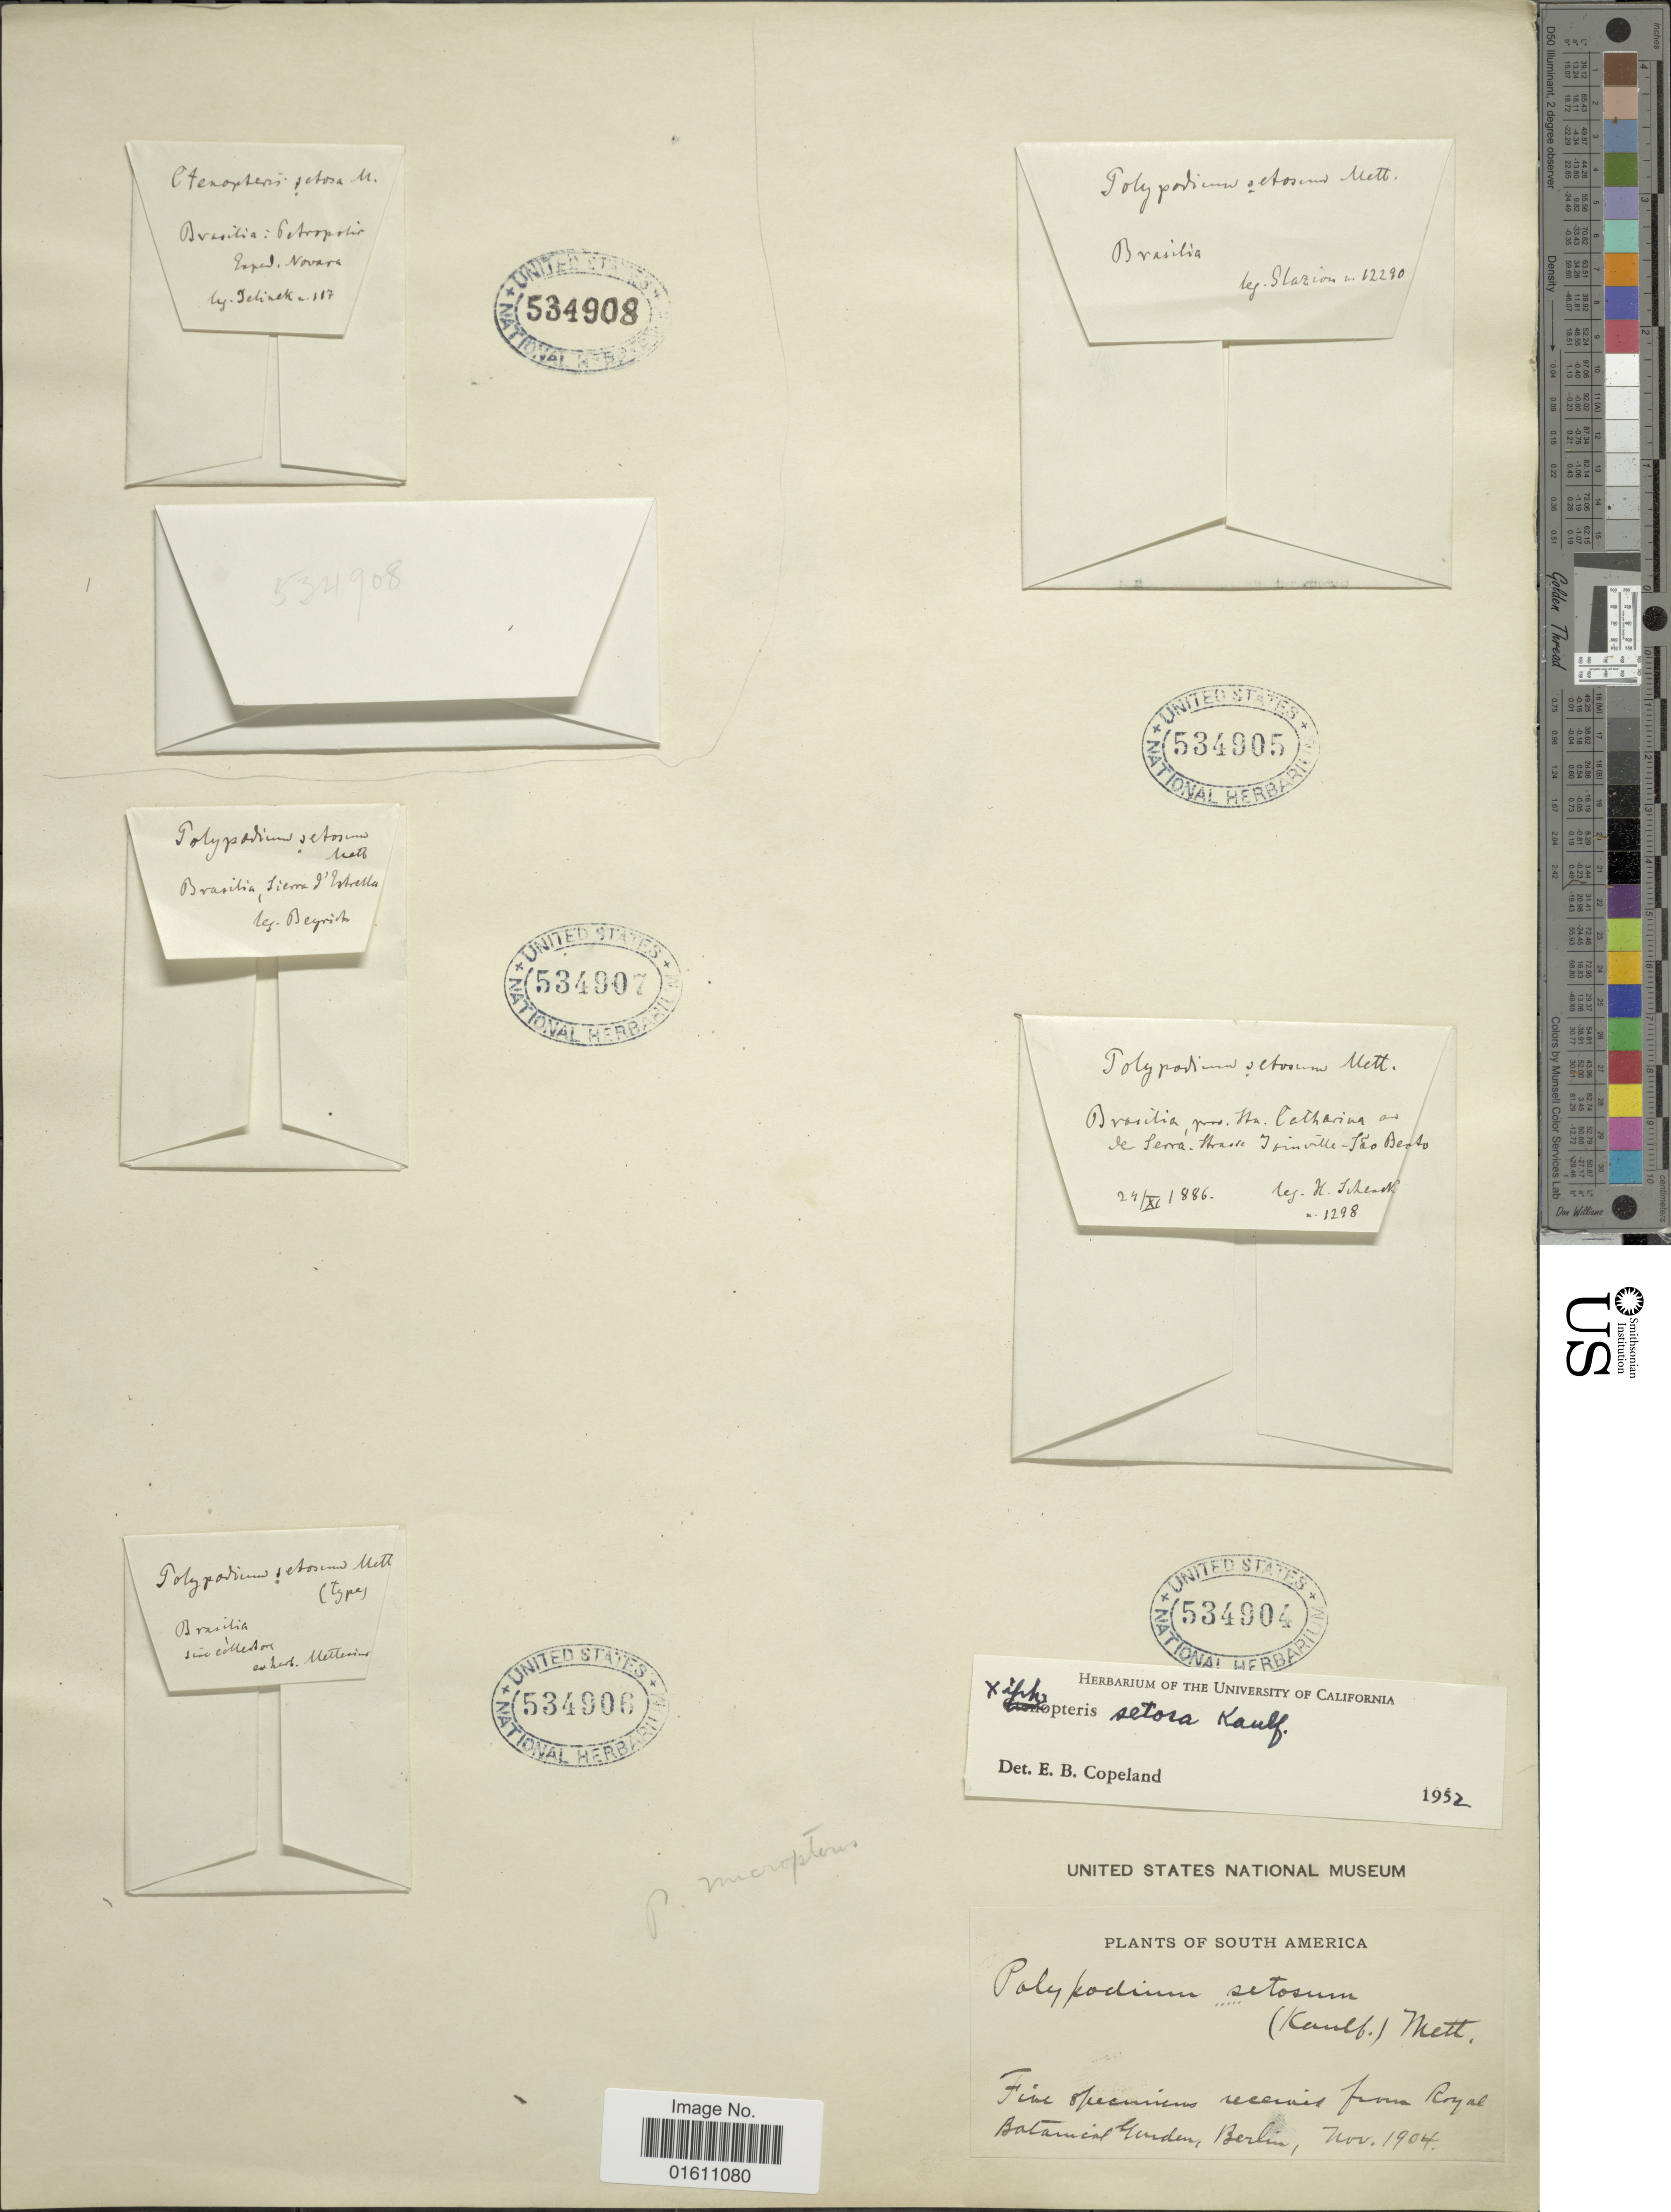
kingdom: Plantae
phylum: Tracheophyta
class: Polypodiopsida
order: Polypodiales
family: Polypodiaceae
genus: Moranopteris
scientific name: Moranopteris setosa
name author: (Kaulf.) R. Y. Hirai & J. Prado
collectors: -. Schenk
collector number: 12280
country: Brazil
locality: Brasilia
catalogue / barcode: US 534905-4